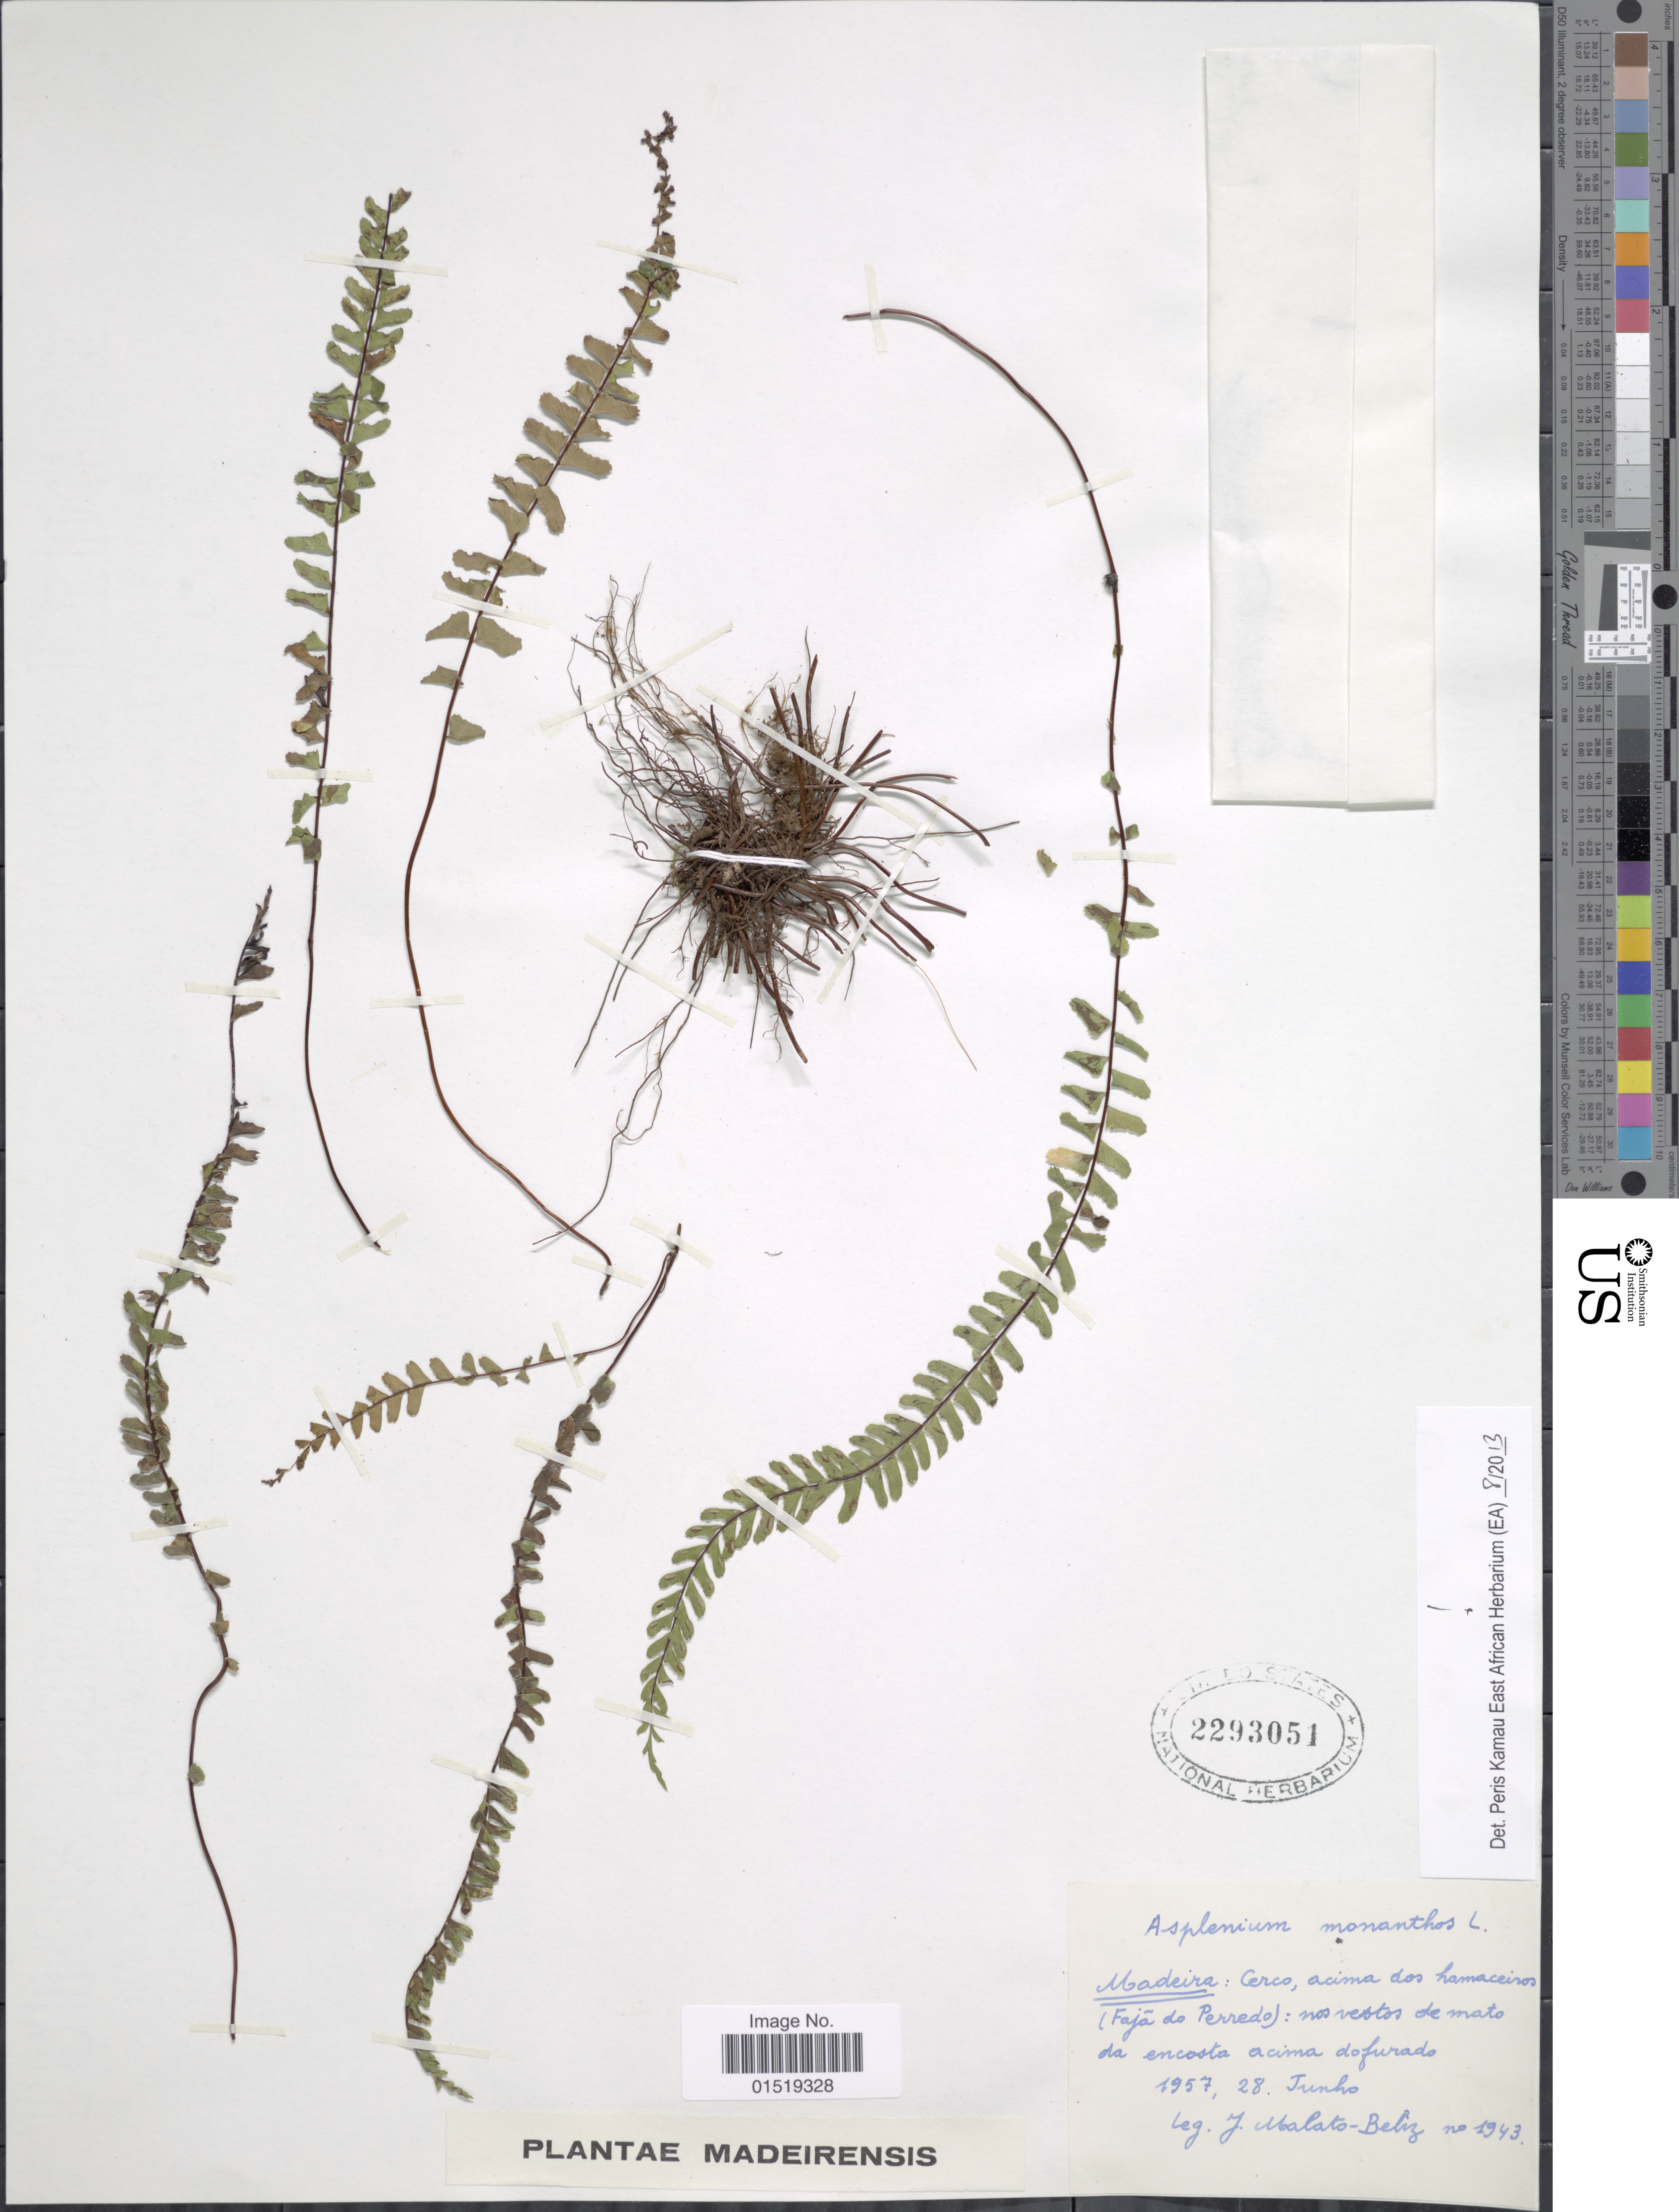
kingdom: Plantae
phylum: Tracheophyta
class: Polypodiopsida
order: Polypodiales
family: Aspleniaceae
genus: Asplenium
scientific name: Asplenium monanthes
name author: L.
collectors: J. Malato-Beliz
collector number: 1943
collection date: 1957-06-28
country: Portugal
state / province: Madeira (Aut. Reg.)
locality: Madeira: Cerco, acima dos hamaceiros (Fajã do Perredo): nos vestos de mato da encosta acima dofurado.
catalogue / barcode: US 2293051